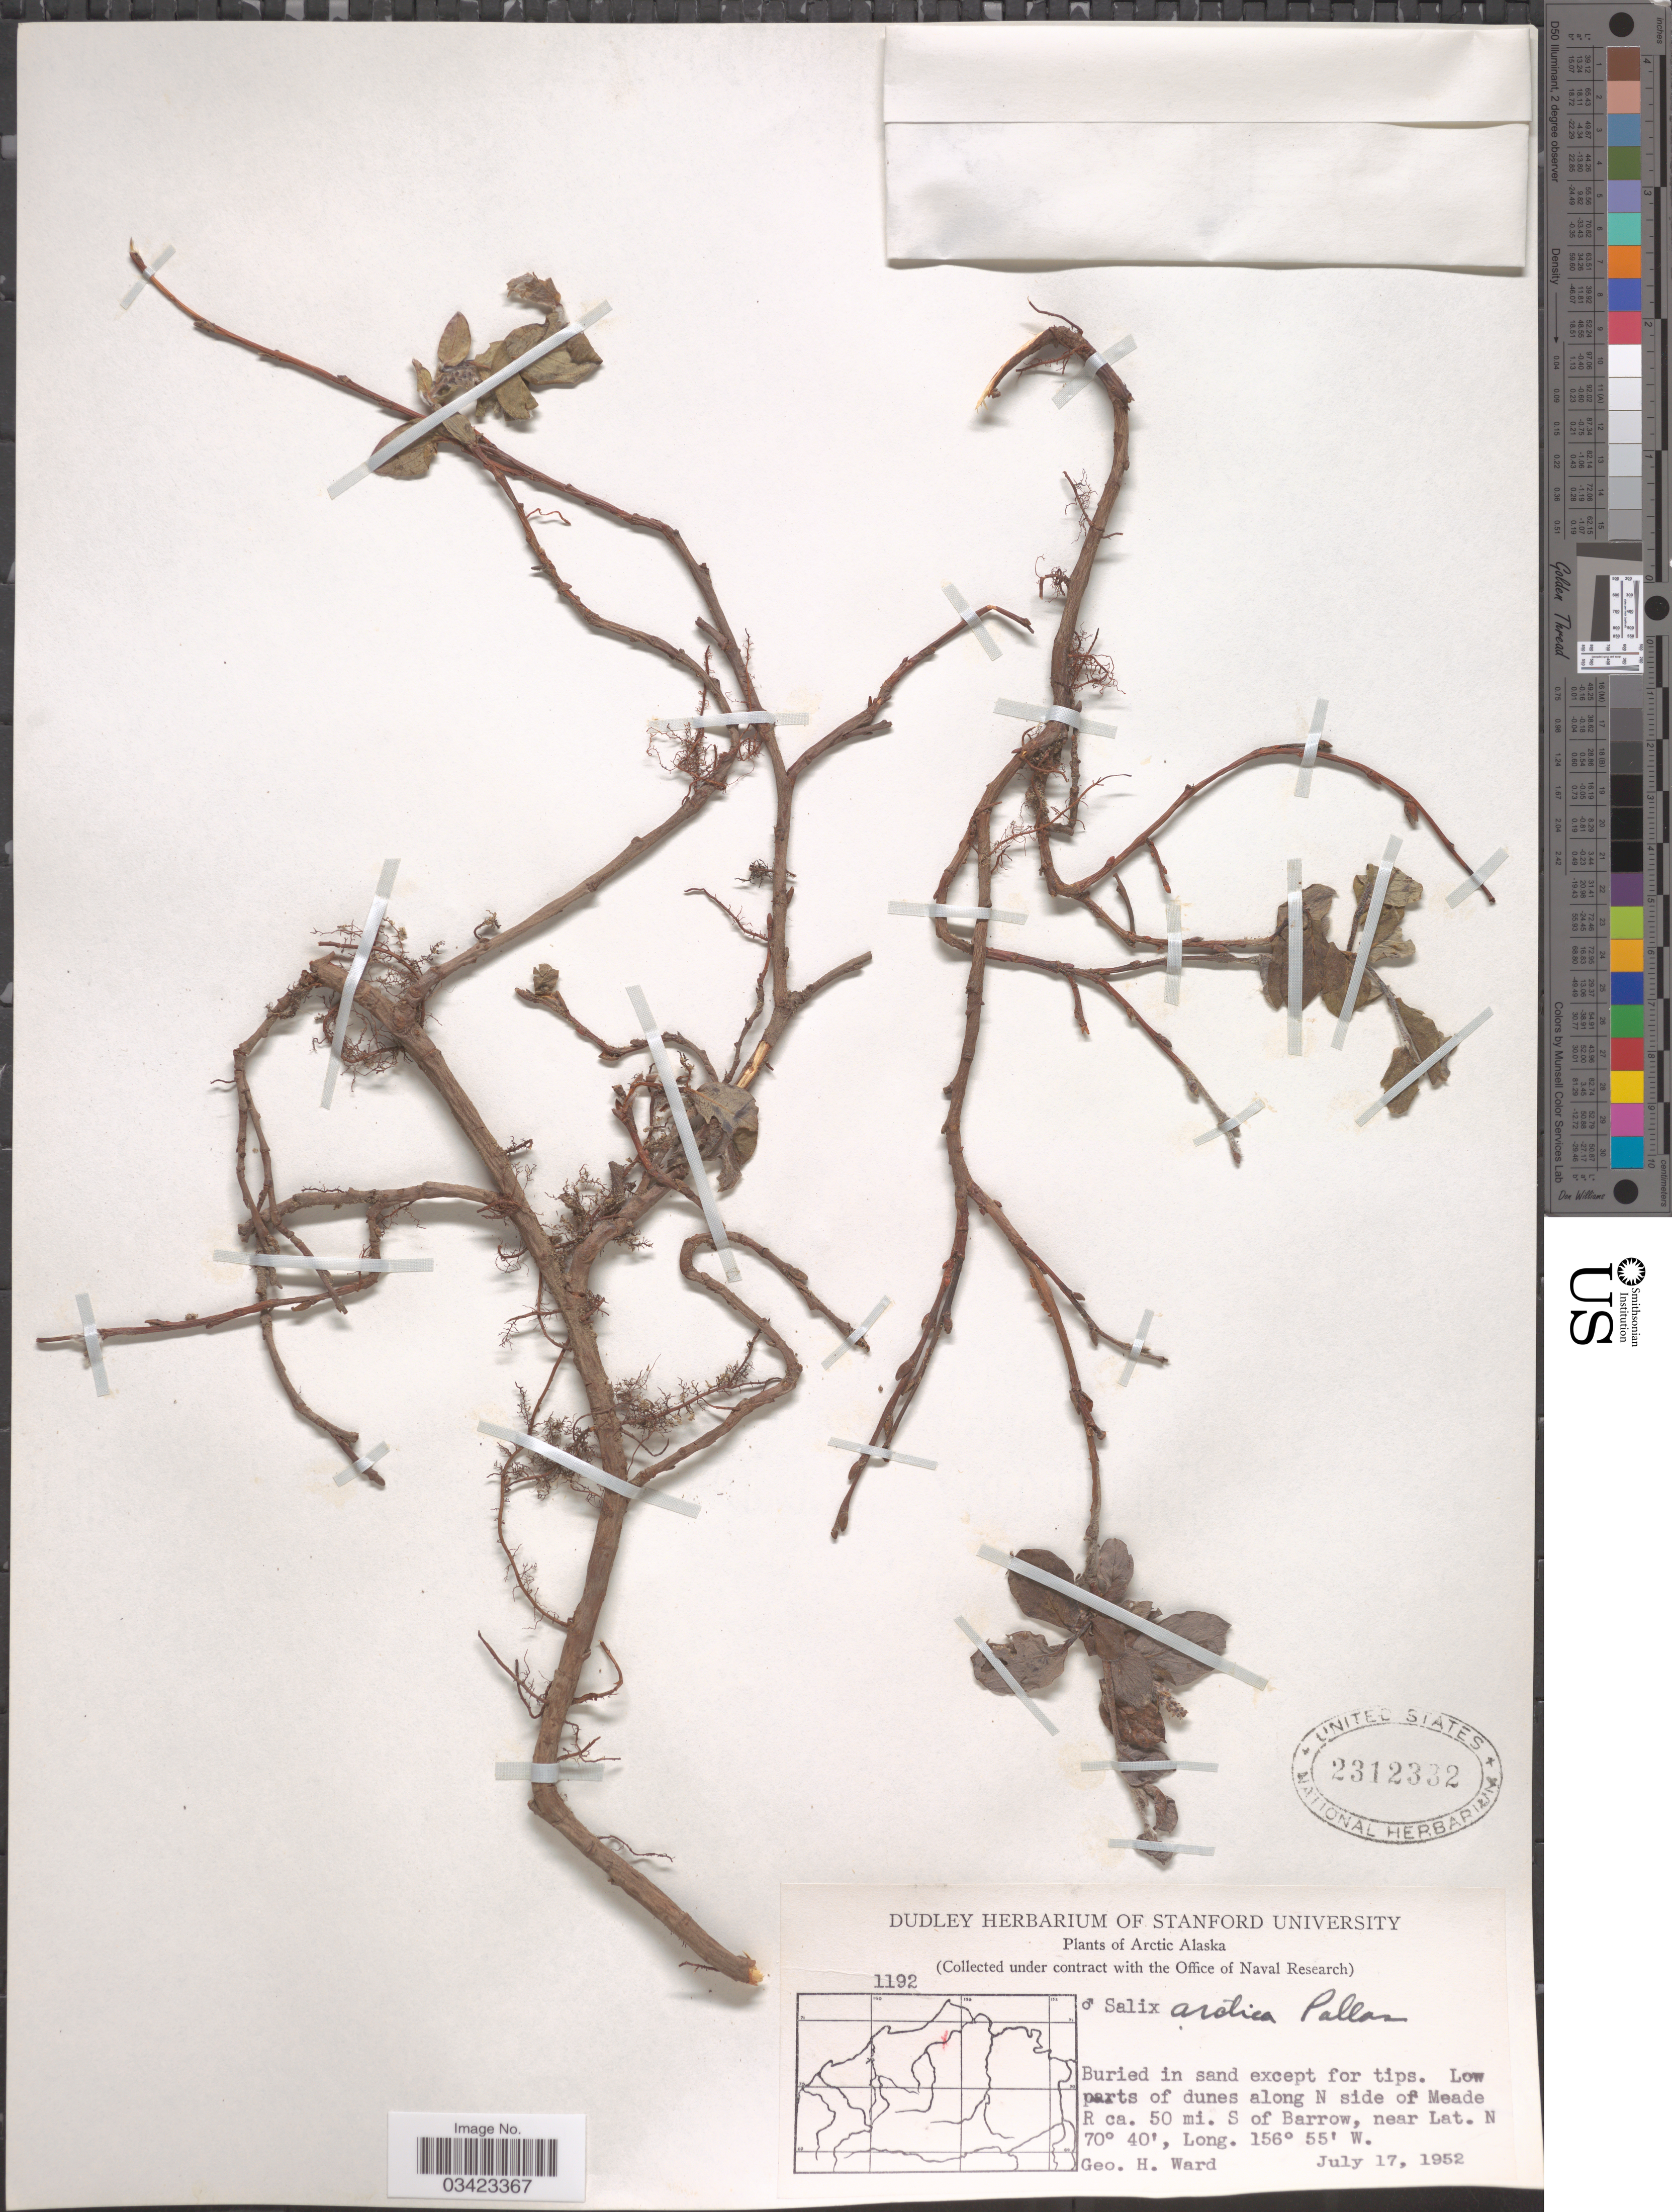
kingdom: Plantae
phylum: Tracheophyta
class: Magnoliopsida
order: Malpighiales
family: Salicaceae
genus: Salix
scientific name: Salix arctica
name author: Pall.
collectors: G. H. Ward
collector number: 1192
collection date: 1952-07-17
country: United States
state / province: Alaska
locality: Arctic Alaska. Low parts of dunes along N side of Meade R ca. 50 mi. S of Barrow.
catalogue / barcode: US 2312332